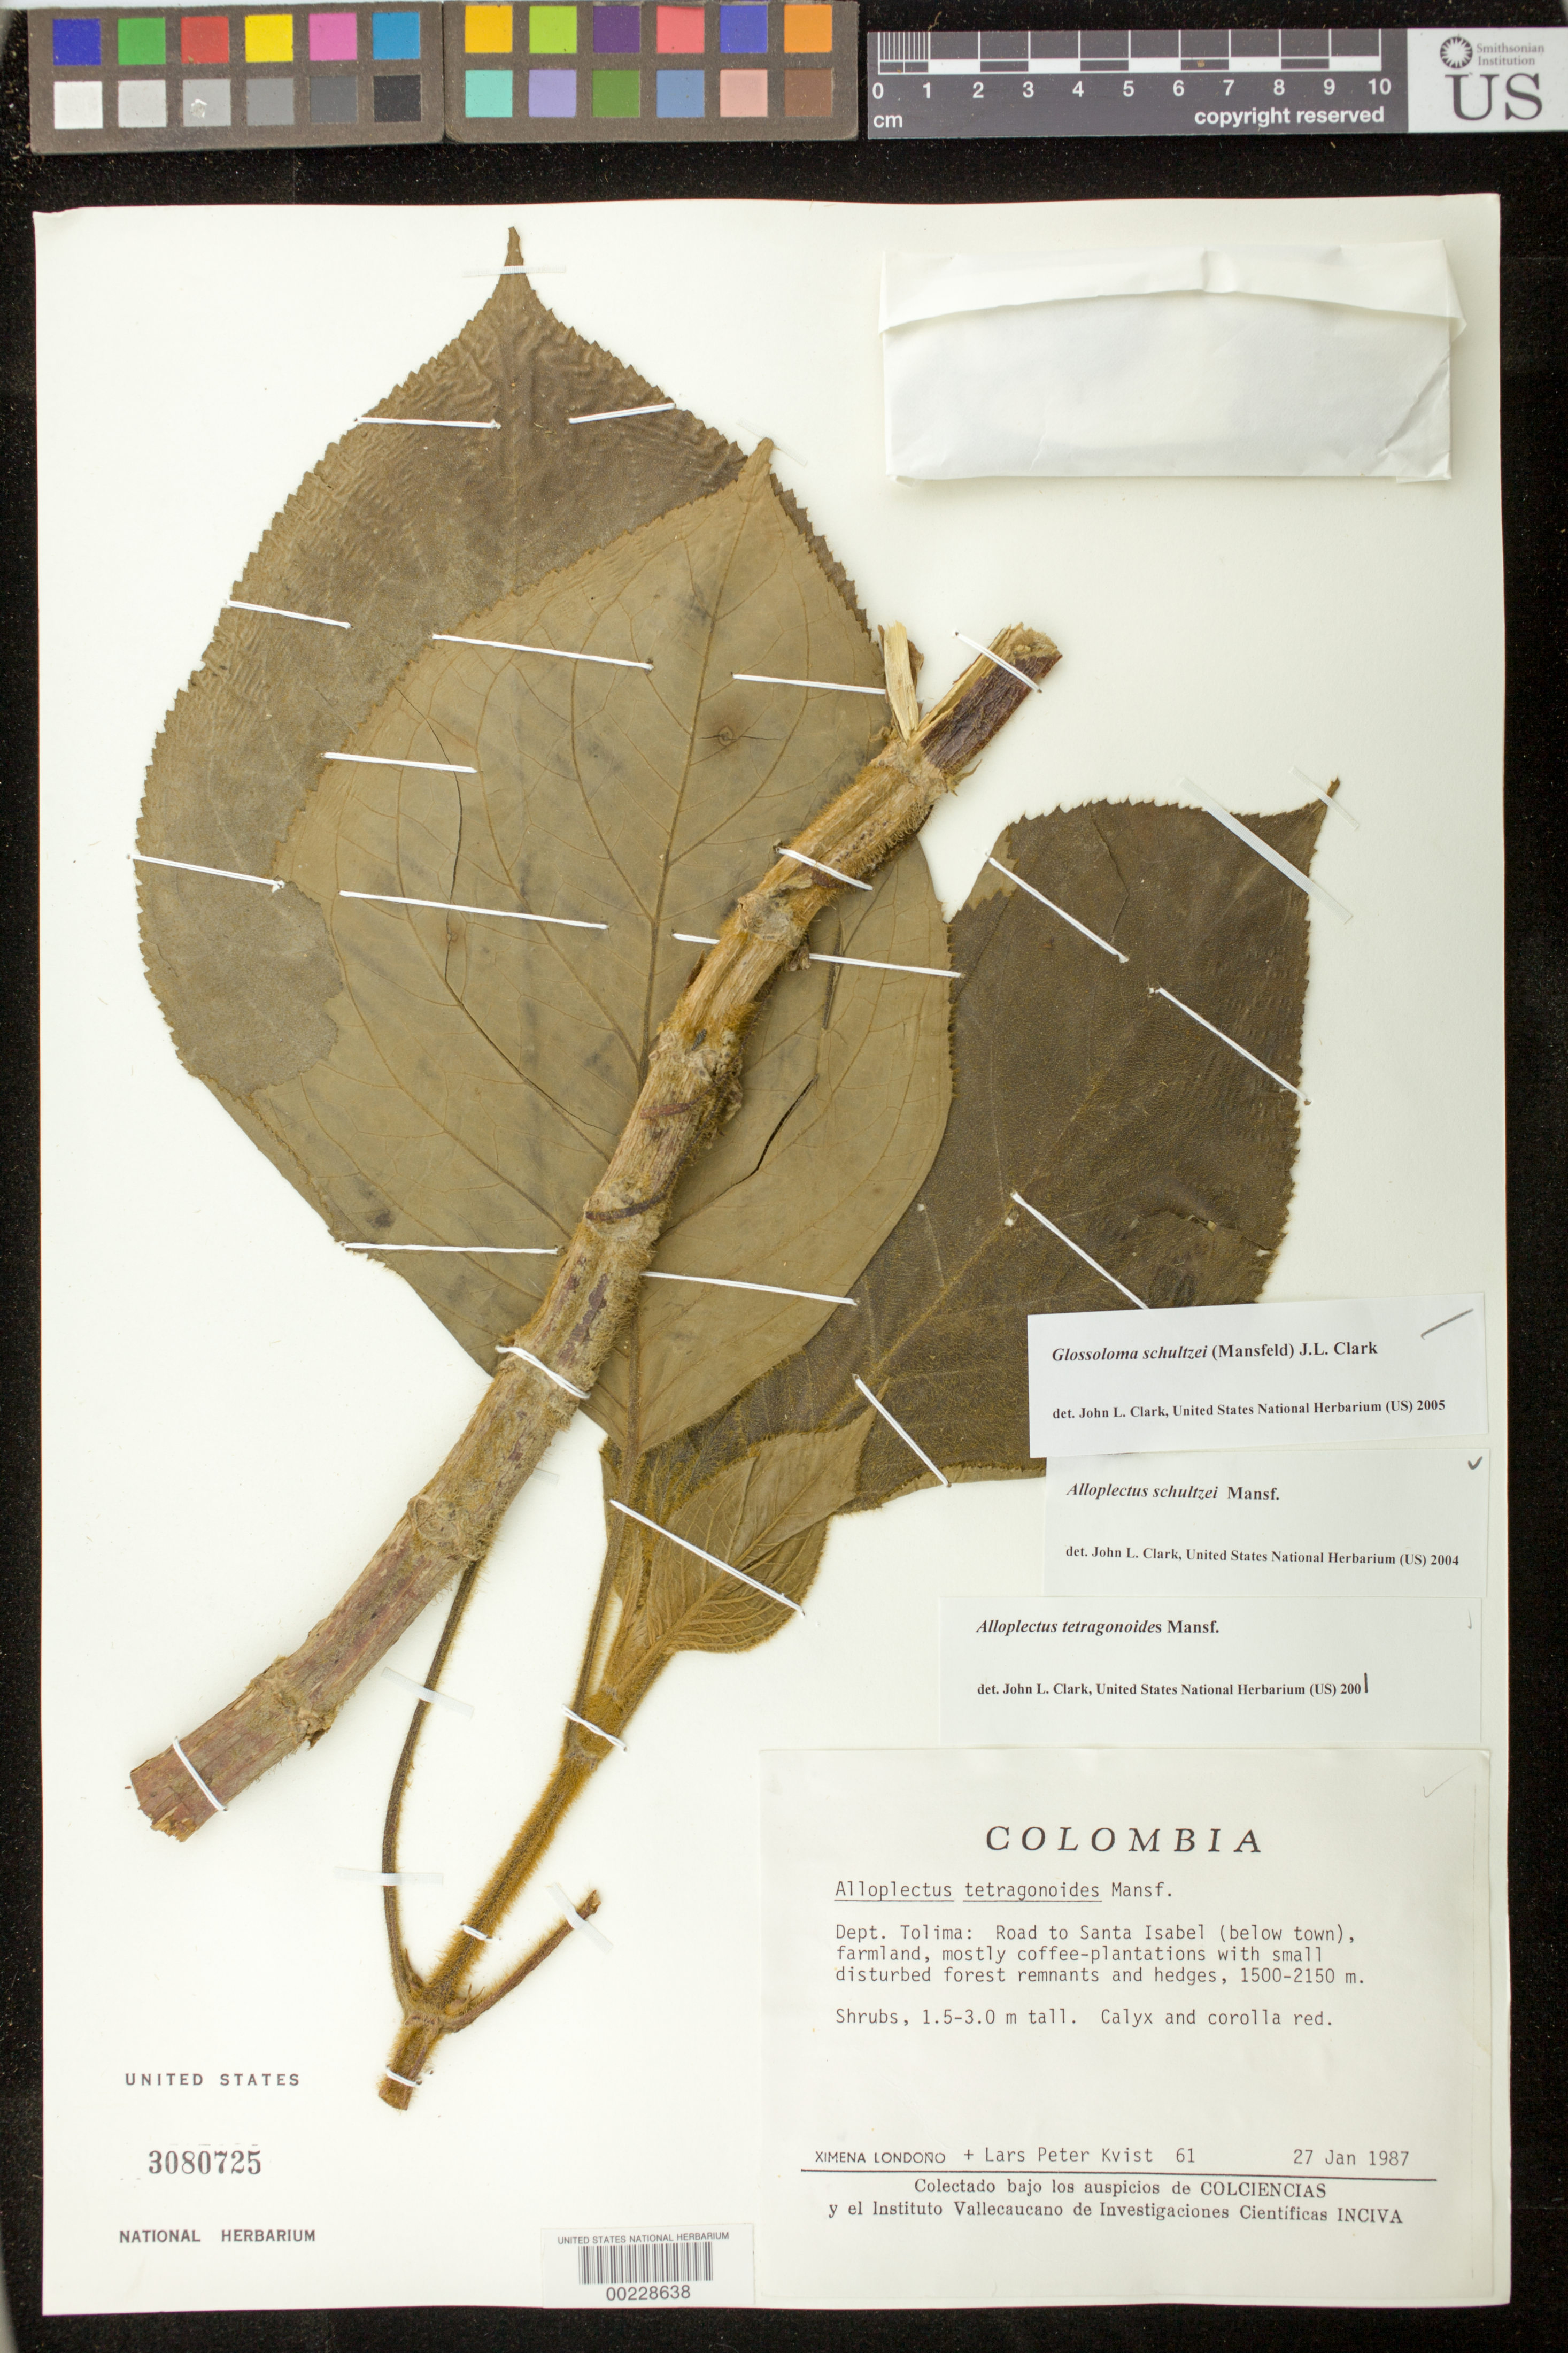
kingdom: Plantae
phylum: Tracheophyta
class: Magnoliopsida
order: Lamiales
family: Gesneriaceae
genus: Glossoloma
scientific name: Glossoloma schultzei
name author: (Mansf.) J.L. Clark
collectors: X. Londoño & L. P. Kvist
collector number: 61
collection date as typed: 27 Jan 1987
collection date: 1987-01-27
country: Colombia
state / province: Tolima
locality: Road to Santa Isabel (below town)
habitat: Farmland, mostly coffee-plantations with small disturbed forest remnants and hedges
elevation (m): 1500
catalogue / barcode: US 3080725